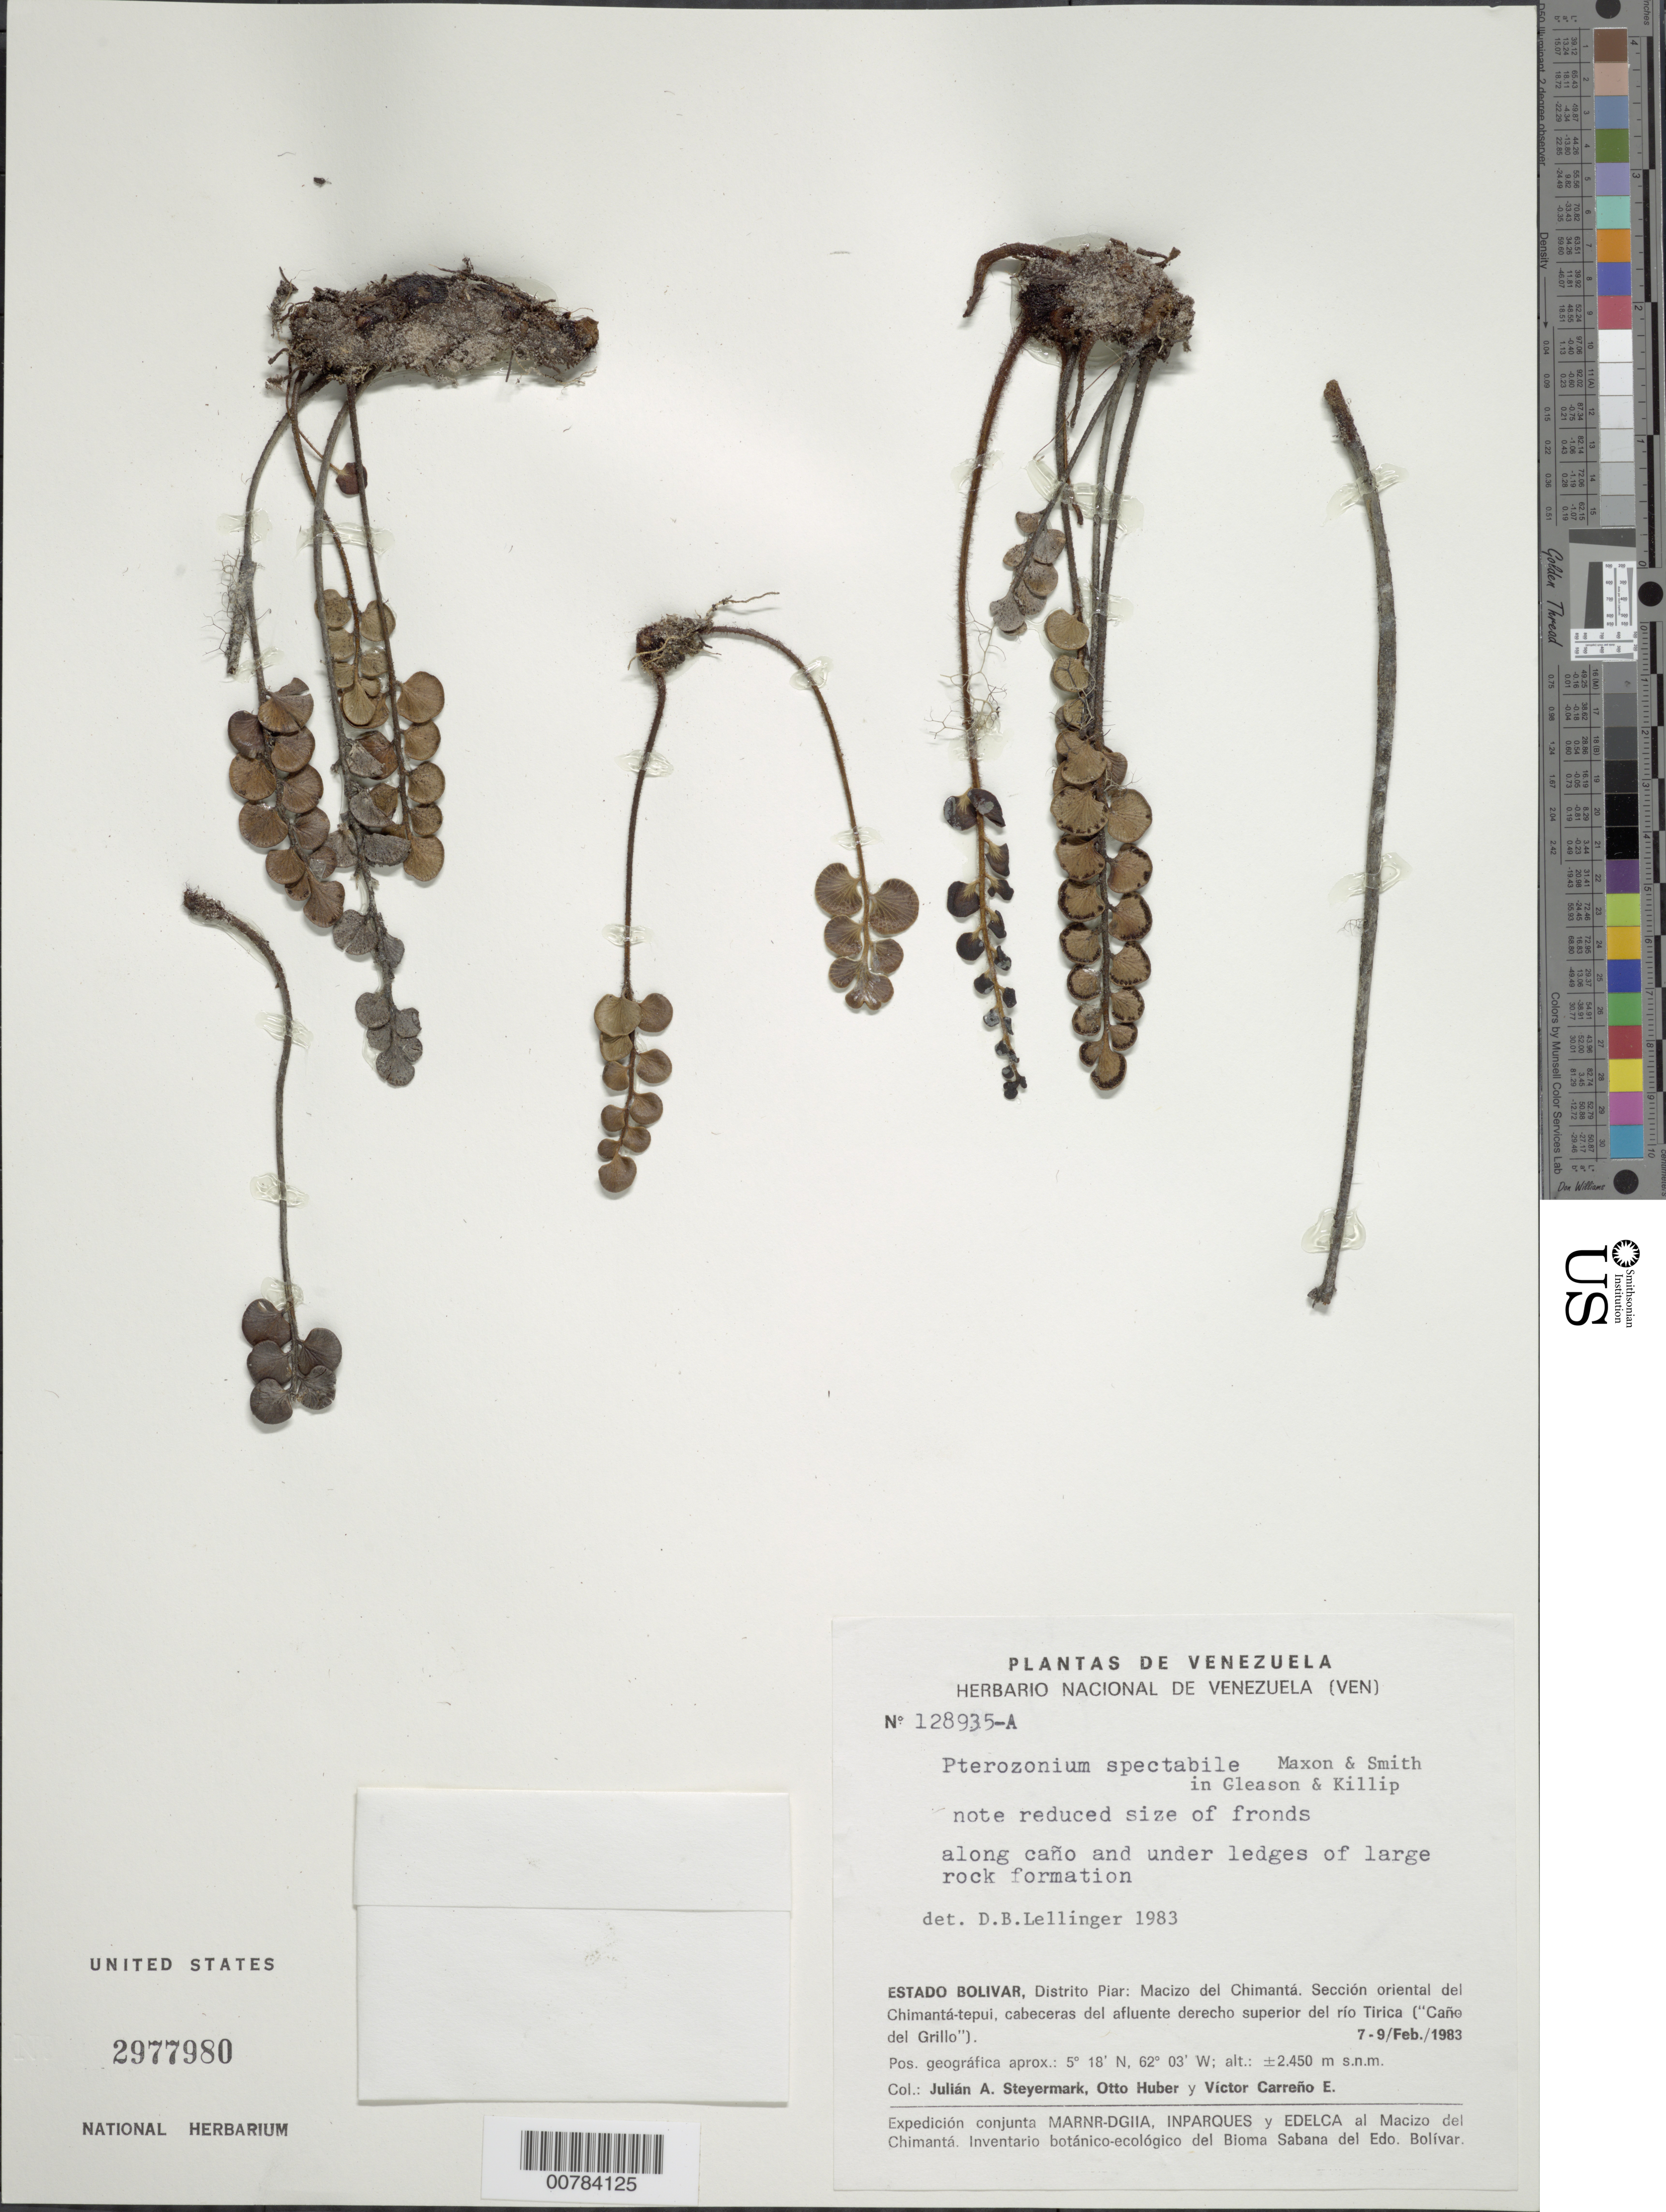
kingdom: Plantae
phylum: Tracheophyta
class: Polypodiopsida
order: Polypodiales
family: Pteridaceae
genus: Pterozonium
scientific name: Pterozonium spectabile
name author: Maxon & A.C. Sm.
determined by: Lellinger, David B., (BOT), Smithsonian Institution - National Museum of Natural History (UNITED STATES)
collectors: J. Steyermark, O. Huber & V. Carreño E.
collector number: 128935 A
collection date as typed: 7-Feb-83 to 9-Feb-83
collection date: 1983-02-07/1983-02-09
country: Venezuela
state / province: Bolívar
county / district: Piar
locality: Macizo del Chimantá, sect. oriental del Chimantá-tepuí, cabeceras del afluente derecho superíor del Río Tirica (Caño del Grillo)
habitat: Cano and under ledges of large rock formation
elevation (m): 2450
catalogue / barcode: US 2977980